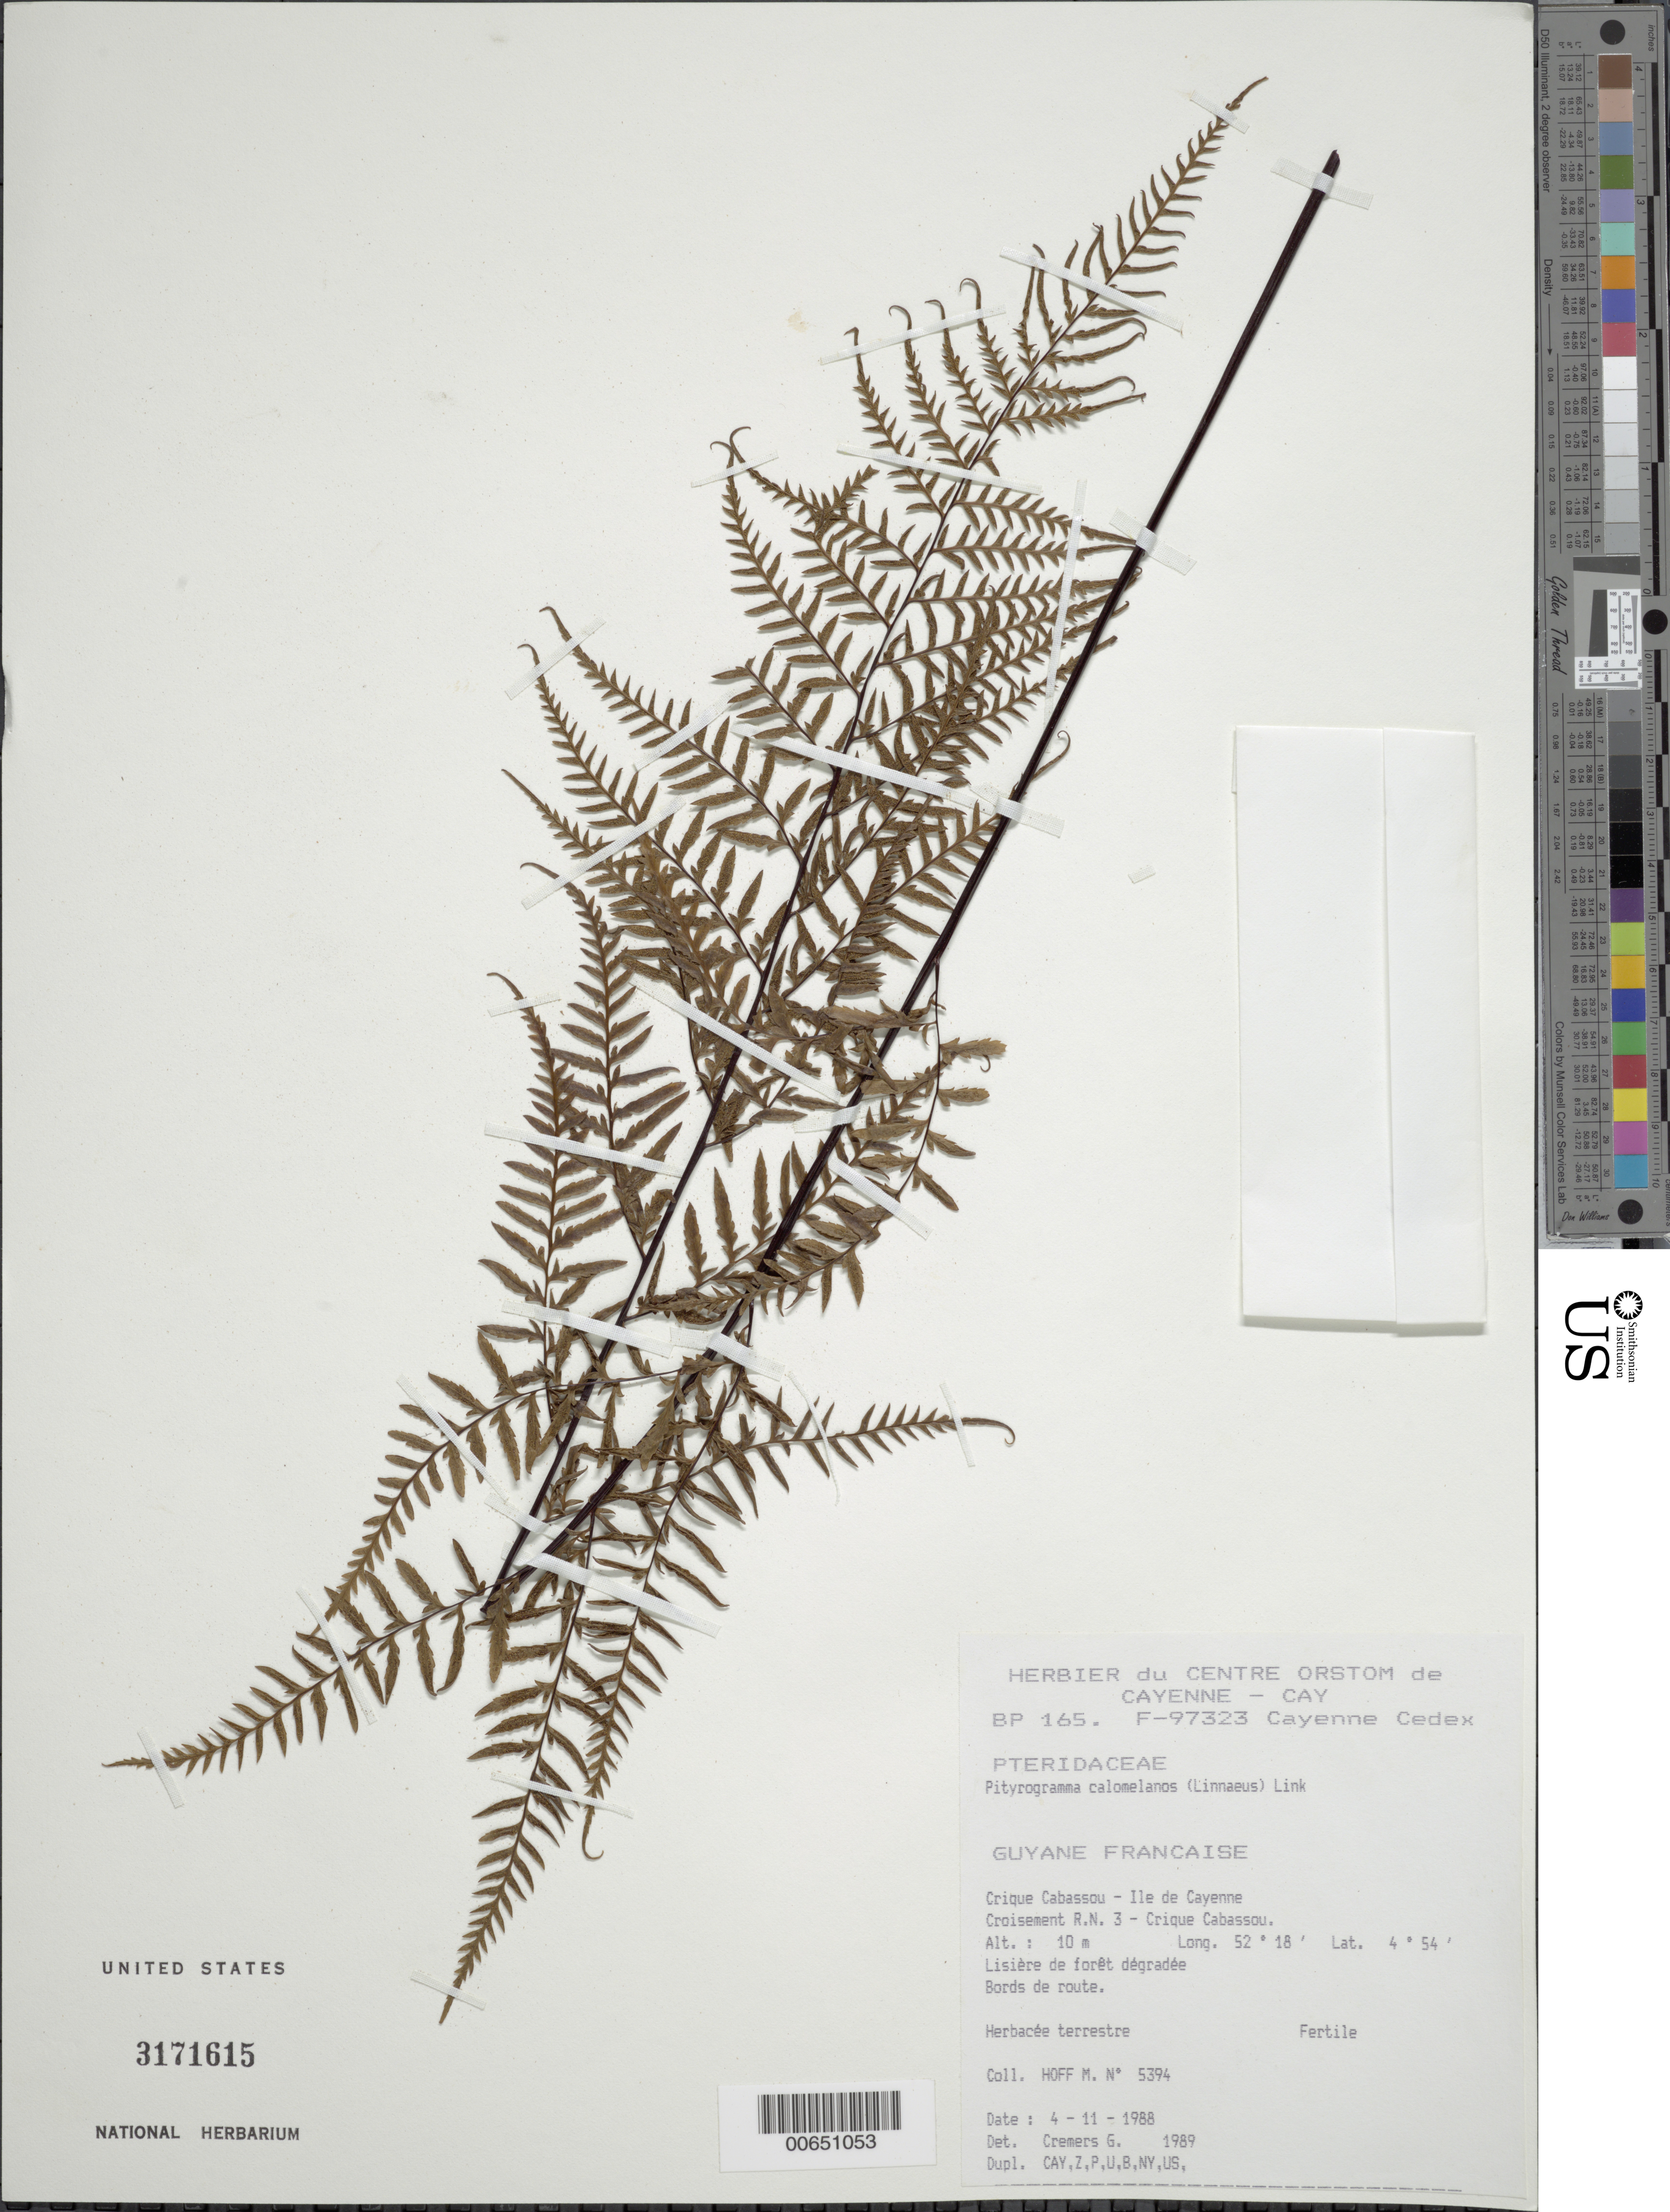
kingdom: Plantae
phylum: Tracheophyta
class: Polypodiopsida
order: Polypodiales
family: Pteridaceae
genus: Pityrogramma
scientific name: Pityrogramma calomelanos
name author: (L.) Link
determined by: Cremers, Georges A.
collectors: M. Hoff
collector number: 5394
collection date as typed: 4-Nov-88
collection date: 1988-11-04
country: French Guiana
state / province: Cayenne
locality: Crique Cabassou, Croisement R.M. 3-Crique Cabassou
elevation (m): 10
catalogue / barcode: US 3171615